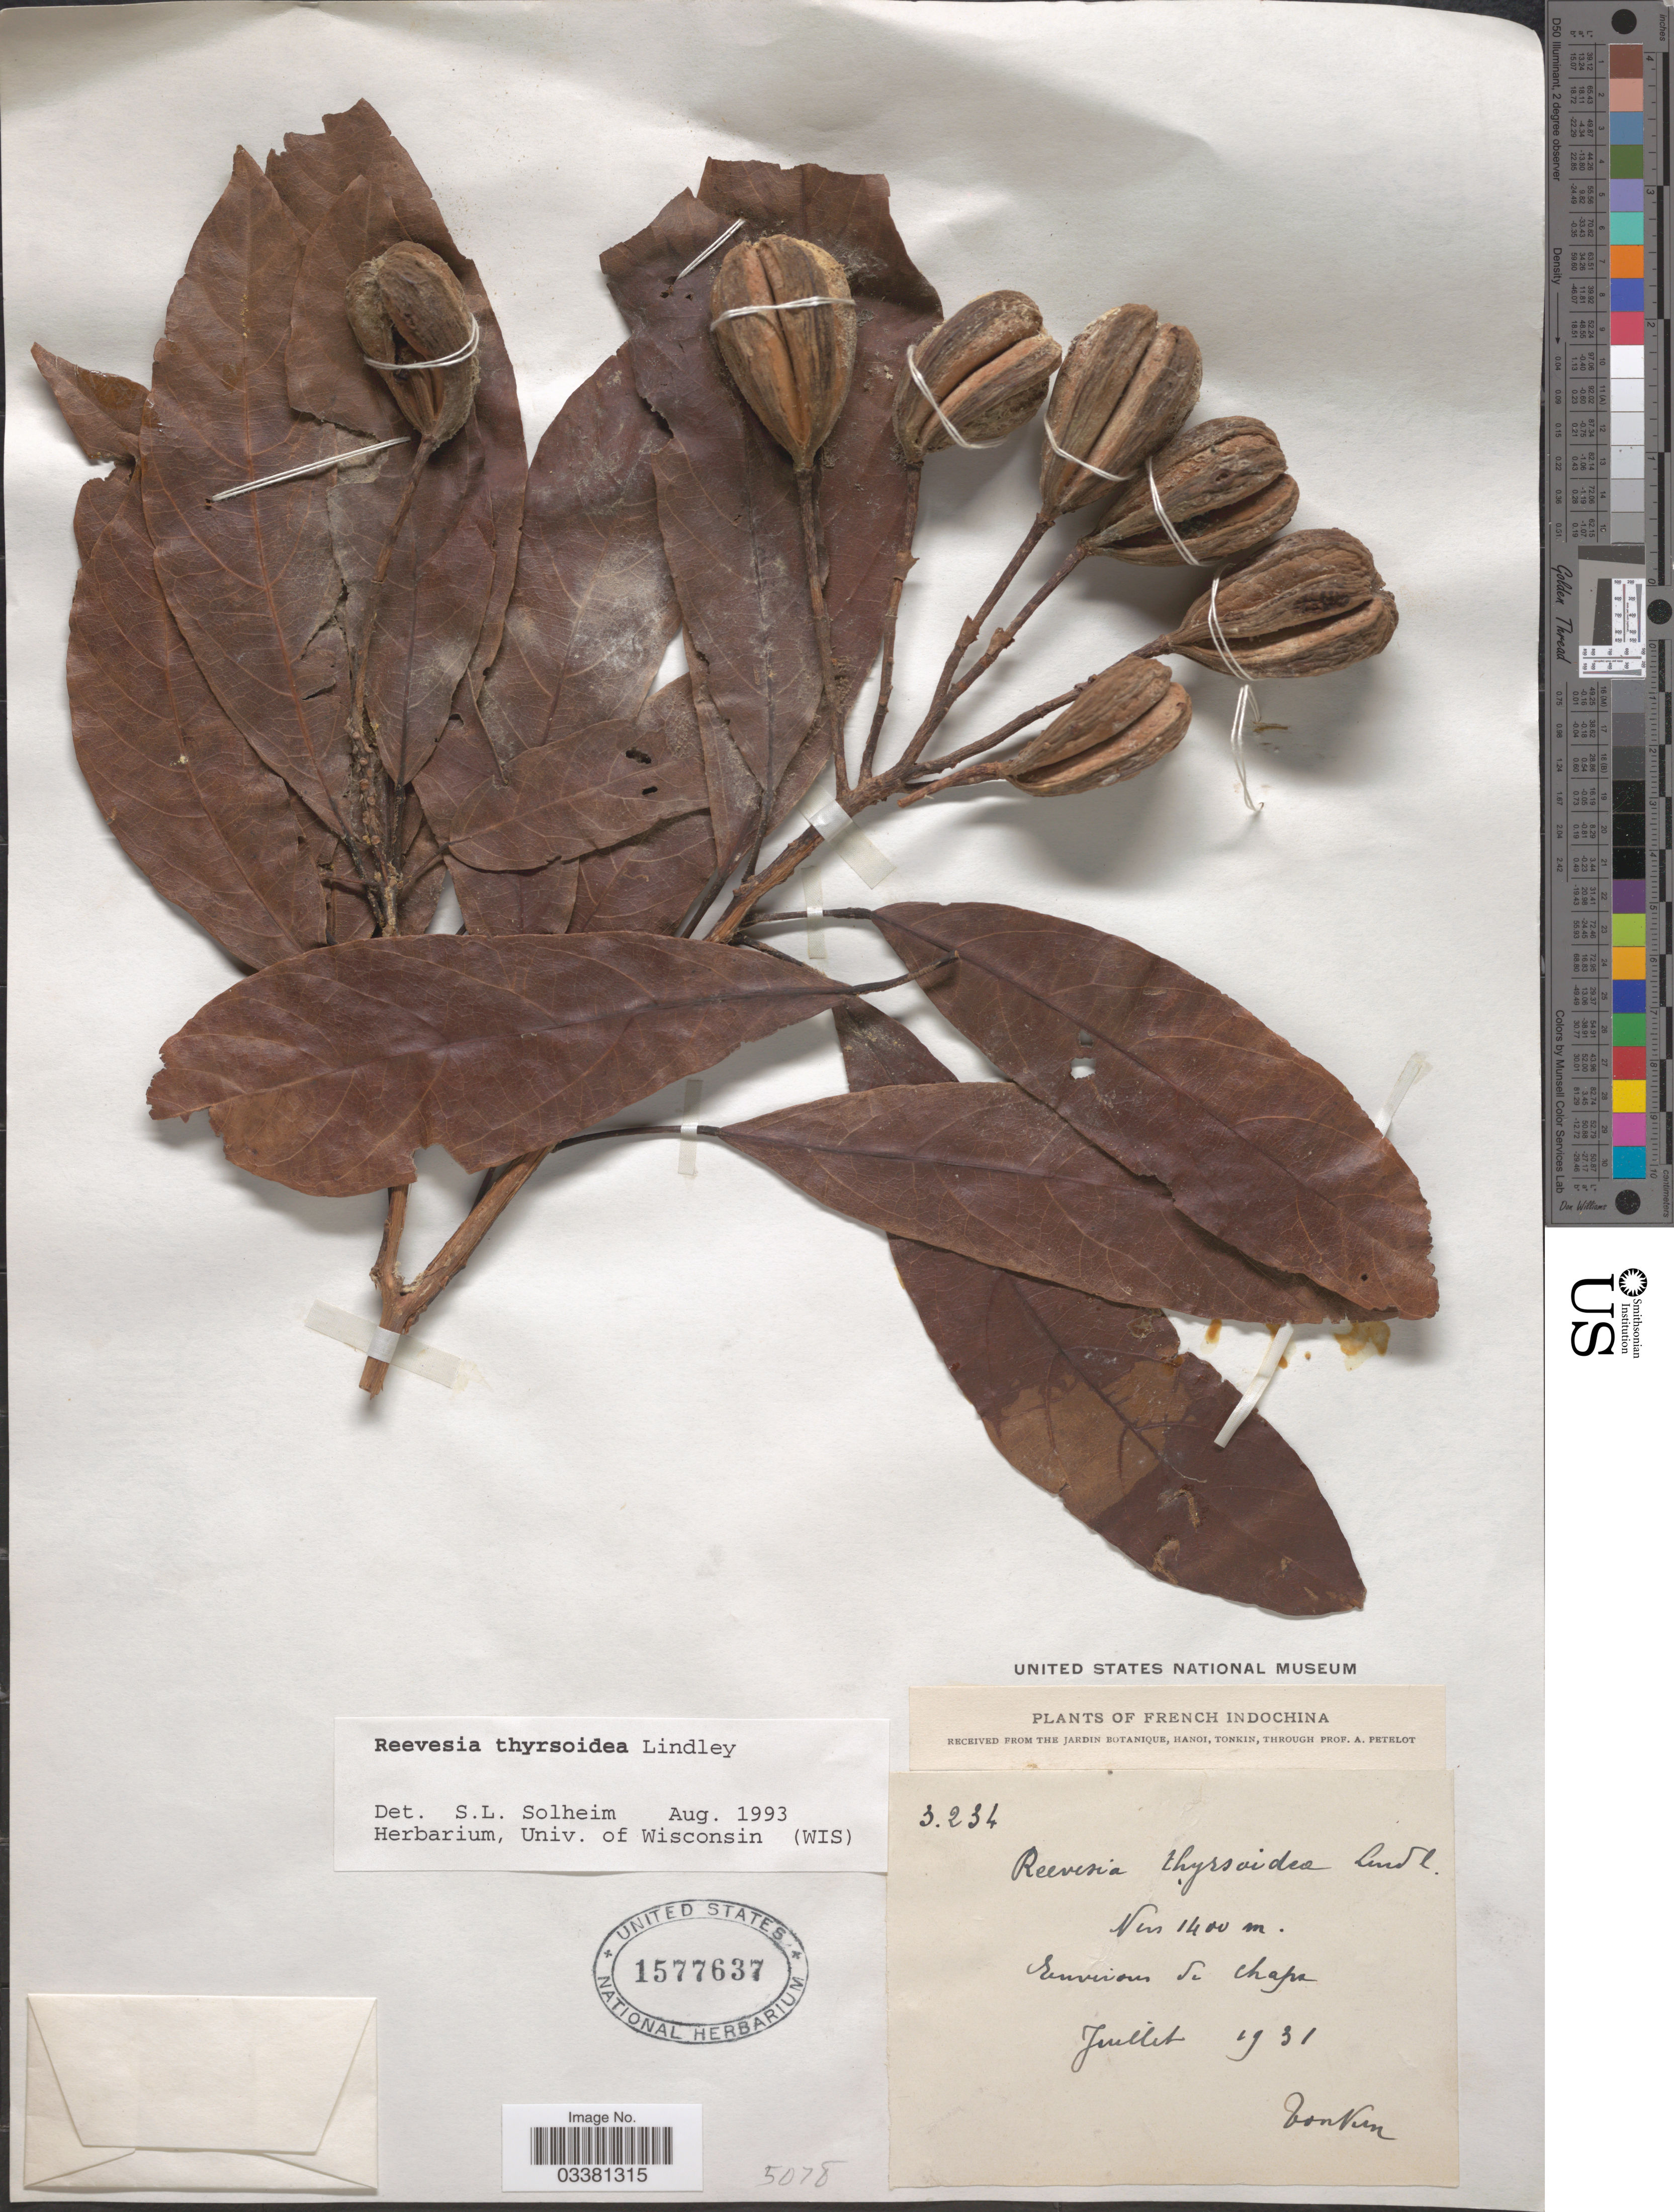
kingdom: Plantae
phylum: Tracheophyta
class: Magnoliopsida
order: Malvales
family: Malvaceae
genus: Reevesia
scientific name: Reevesia thyrsoidea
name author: Lindl.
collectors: A. Petelot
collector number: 3234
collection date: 1931-07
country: Vietnam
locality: French Indochina. Environs le Chapa.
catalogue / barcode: US 1577637